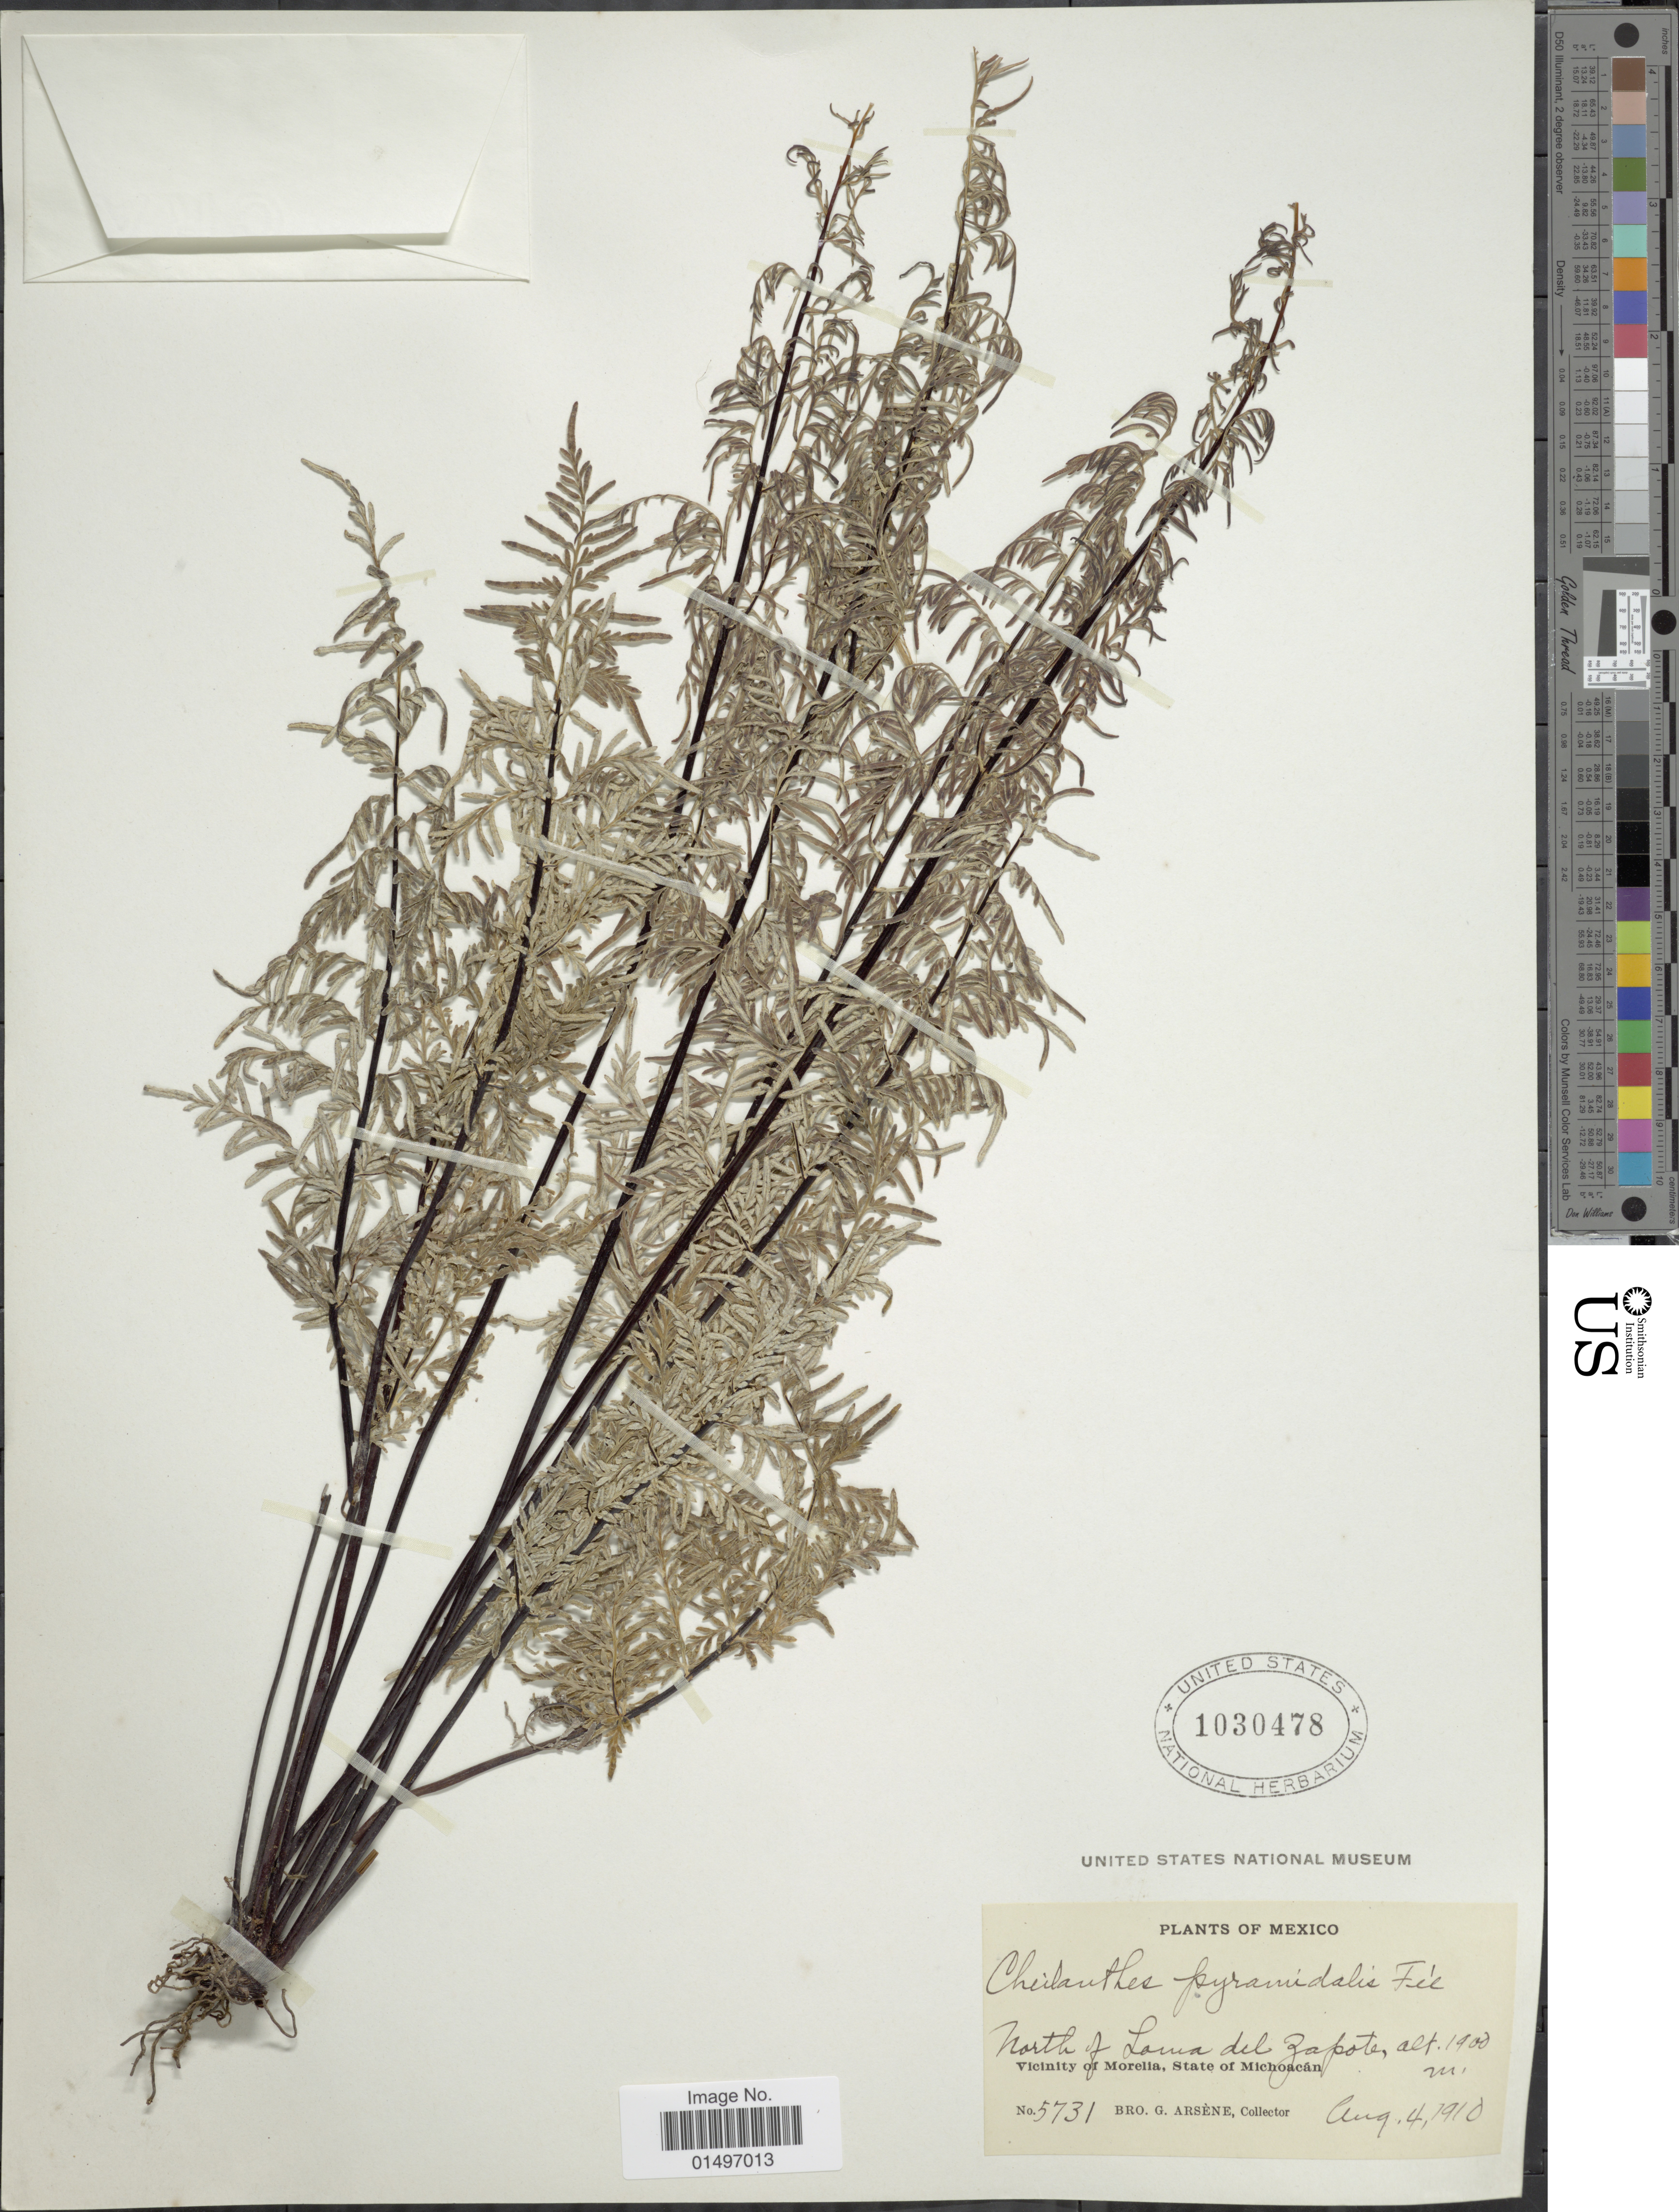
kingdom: Plantae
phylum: Tracheophyta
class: Polypodiopsida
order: Polypodiales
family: Pteridaceae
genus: Gaga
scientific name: Gaga hirsuta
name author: (Link) Fay W. Li & Windham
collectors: Bro. G. Arsène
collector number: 5731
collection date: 1910-08-04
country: Mexico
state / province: Michoacán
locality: Mexico, Vicinity of Morelia, North of Loma del Zapote.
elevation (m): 1900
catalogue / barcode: US 1030478